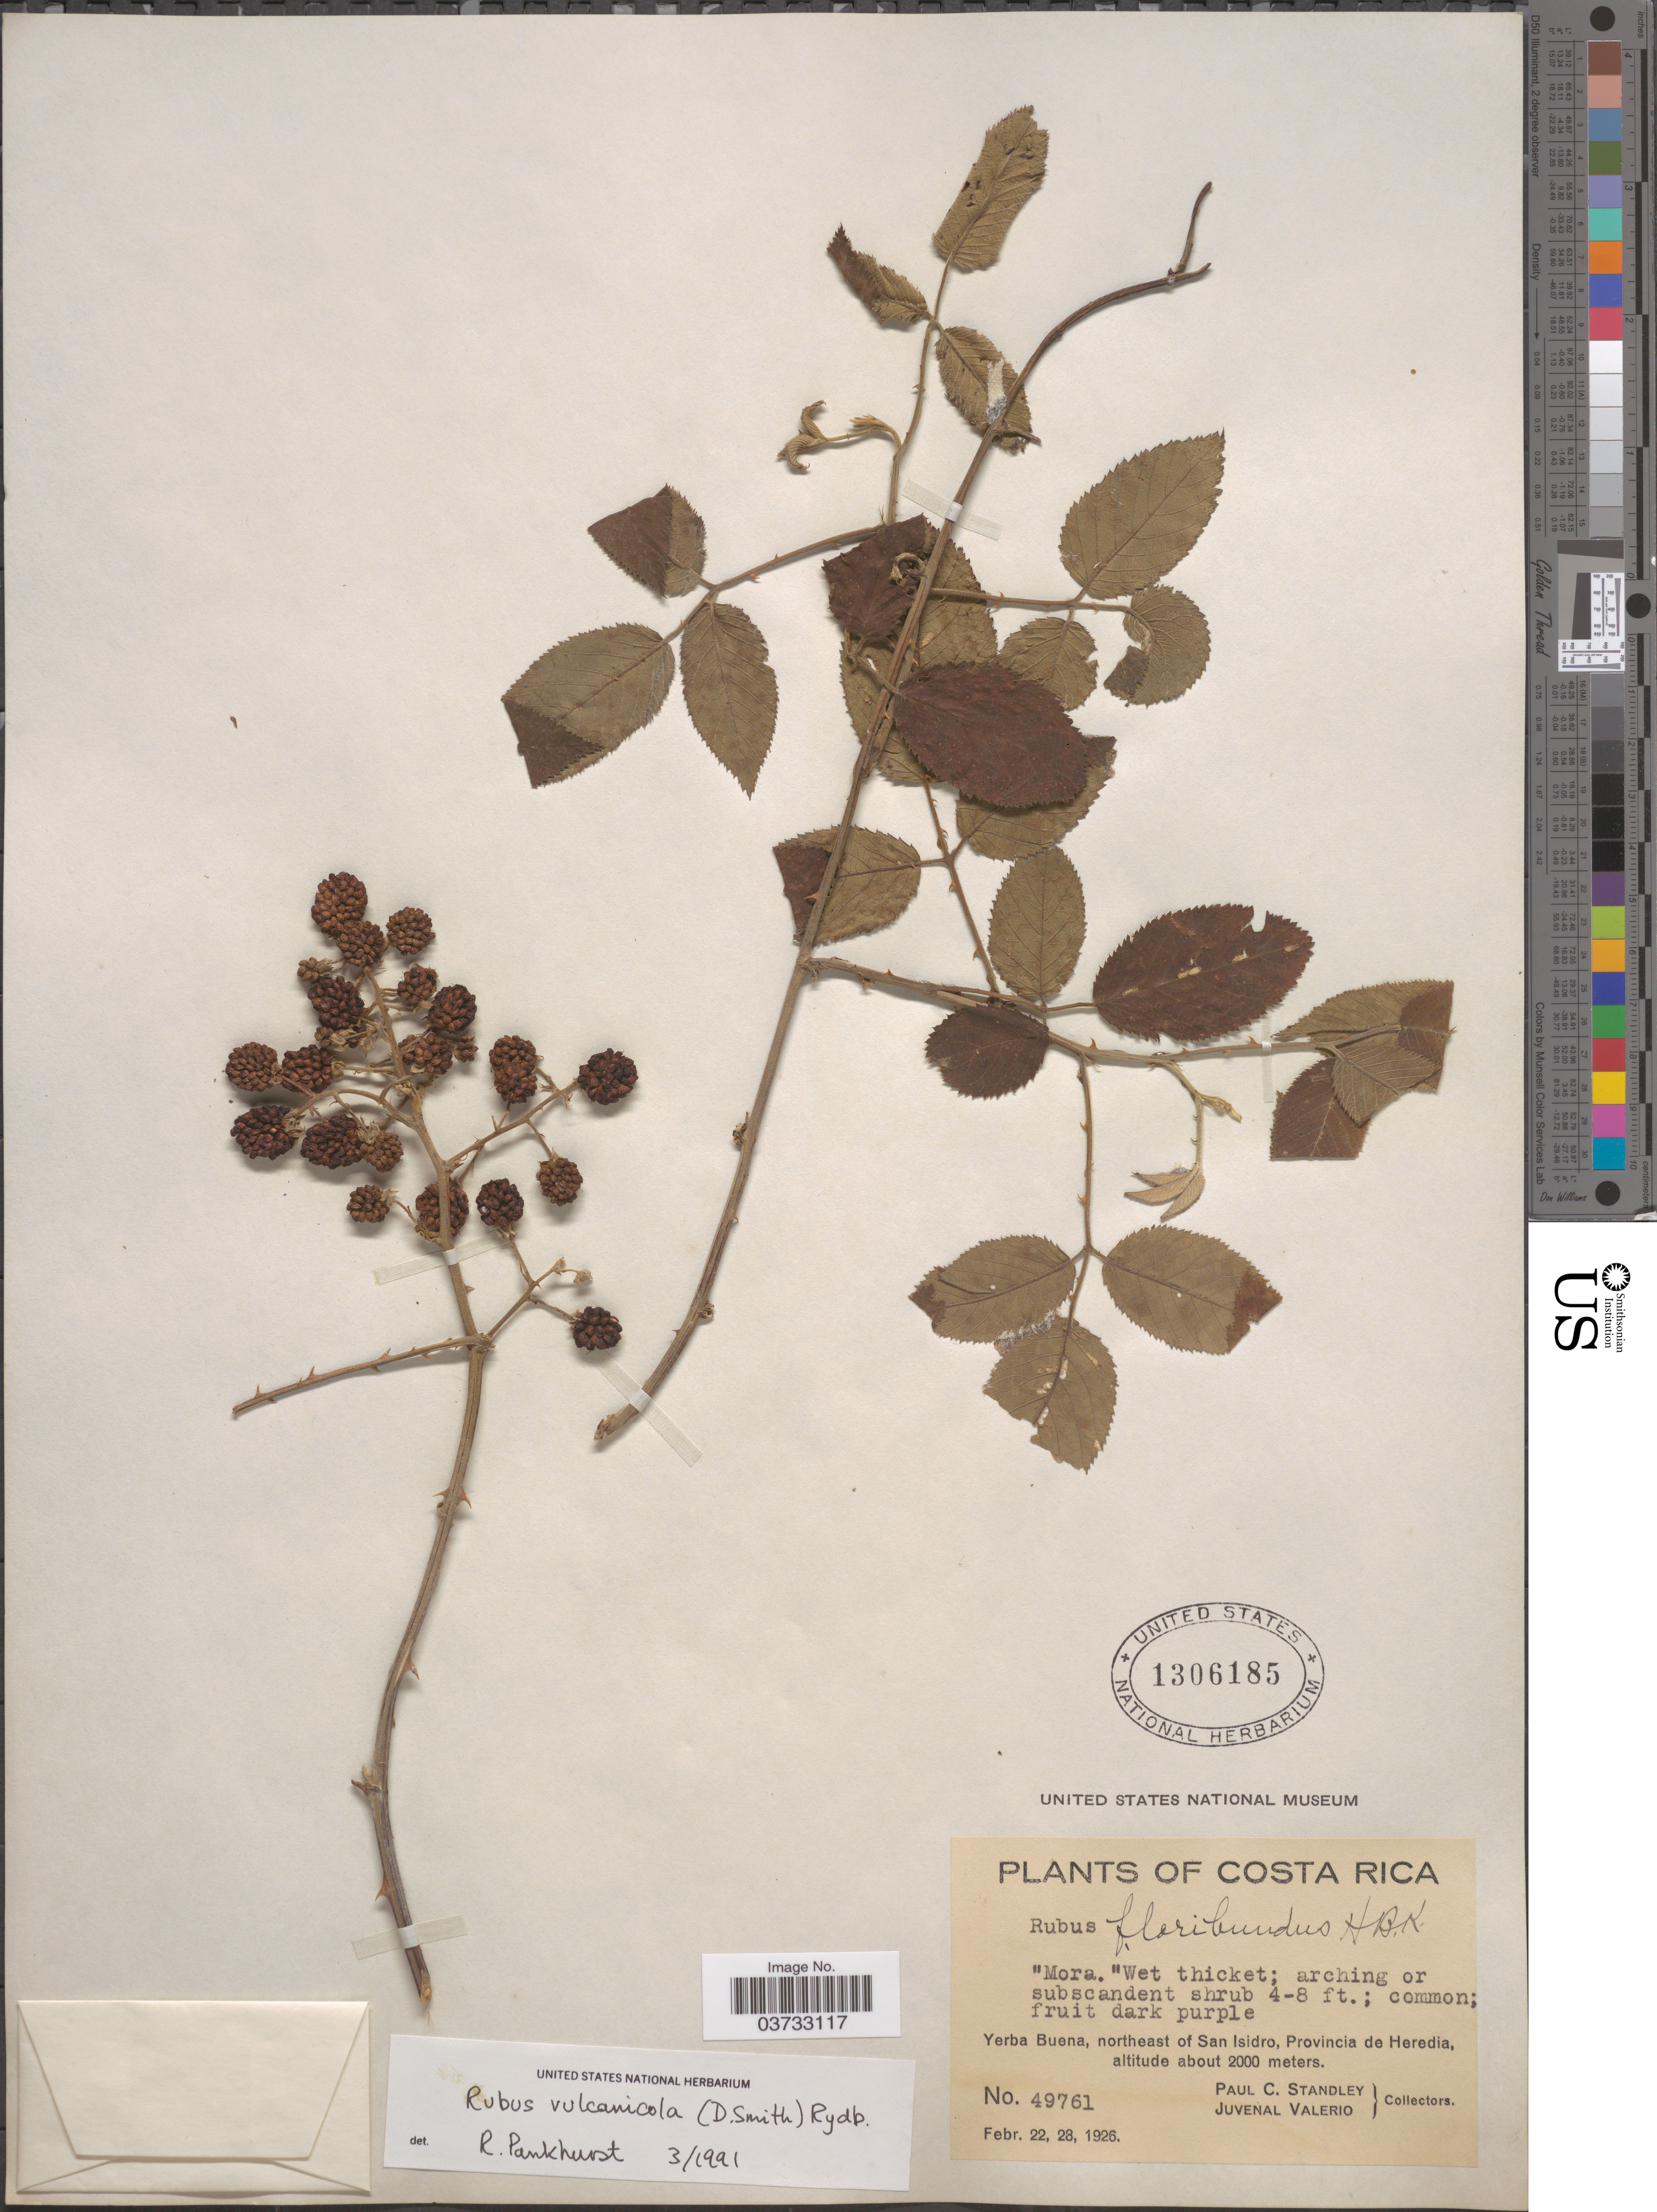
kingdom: Plantae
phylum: Tracheophyta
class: Magnoliopsida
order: Rosales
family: Rosaceae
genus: Rubus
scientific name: Rubus vulcanicola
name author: (Donn. Sm.) Rydb.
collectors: P. C. Standley & J. Valerio R.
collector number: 49761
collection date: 1926-02-22/1926-02-23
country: Costa Rica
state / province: Heredia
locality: Yerba Buena, northeast of San Isidro.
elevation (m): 2000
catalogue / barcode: US 1306185